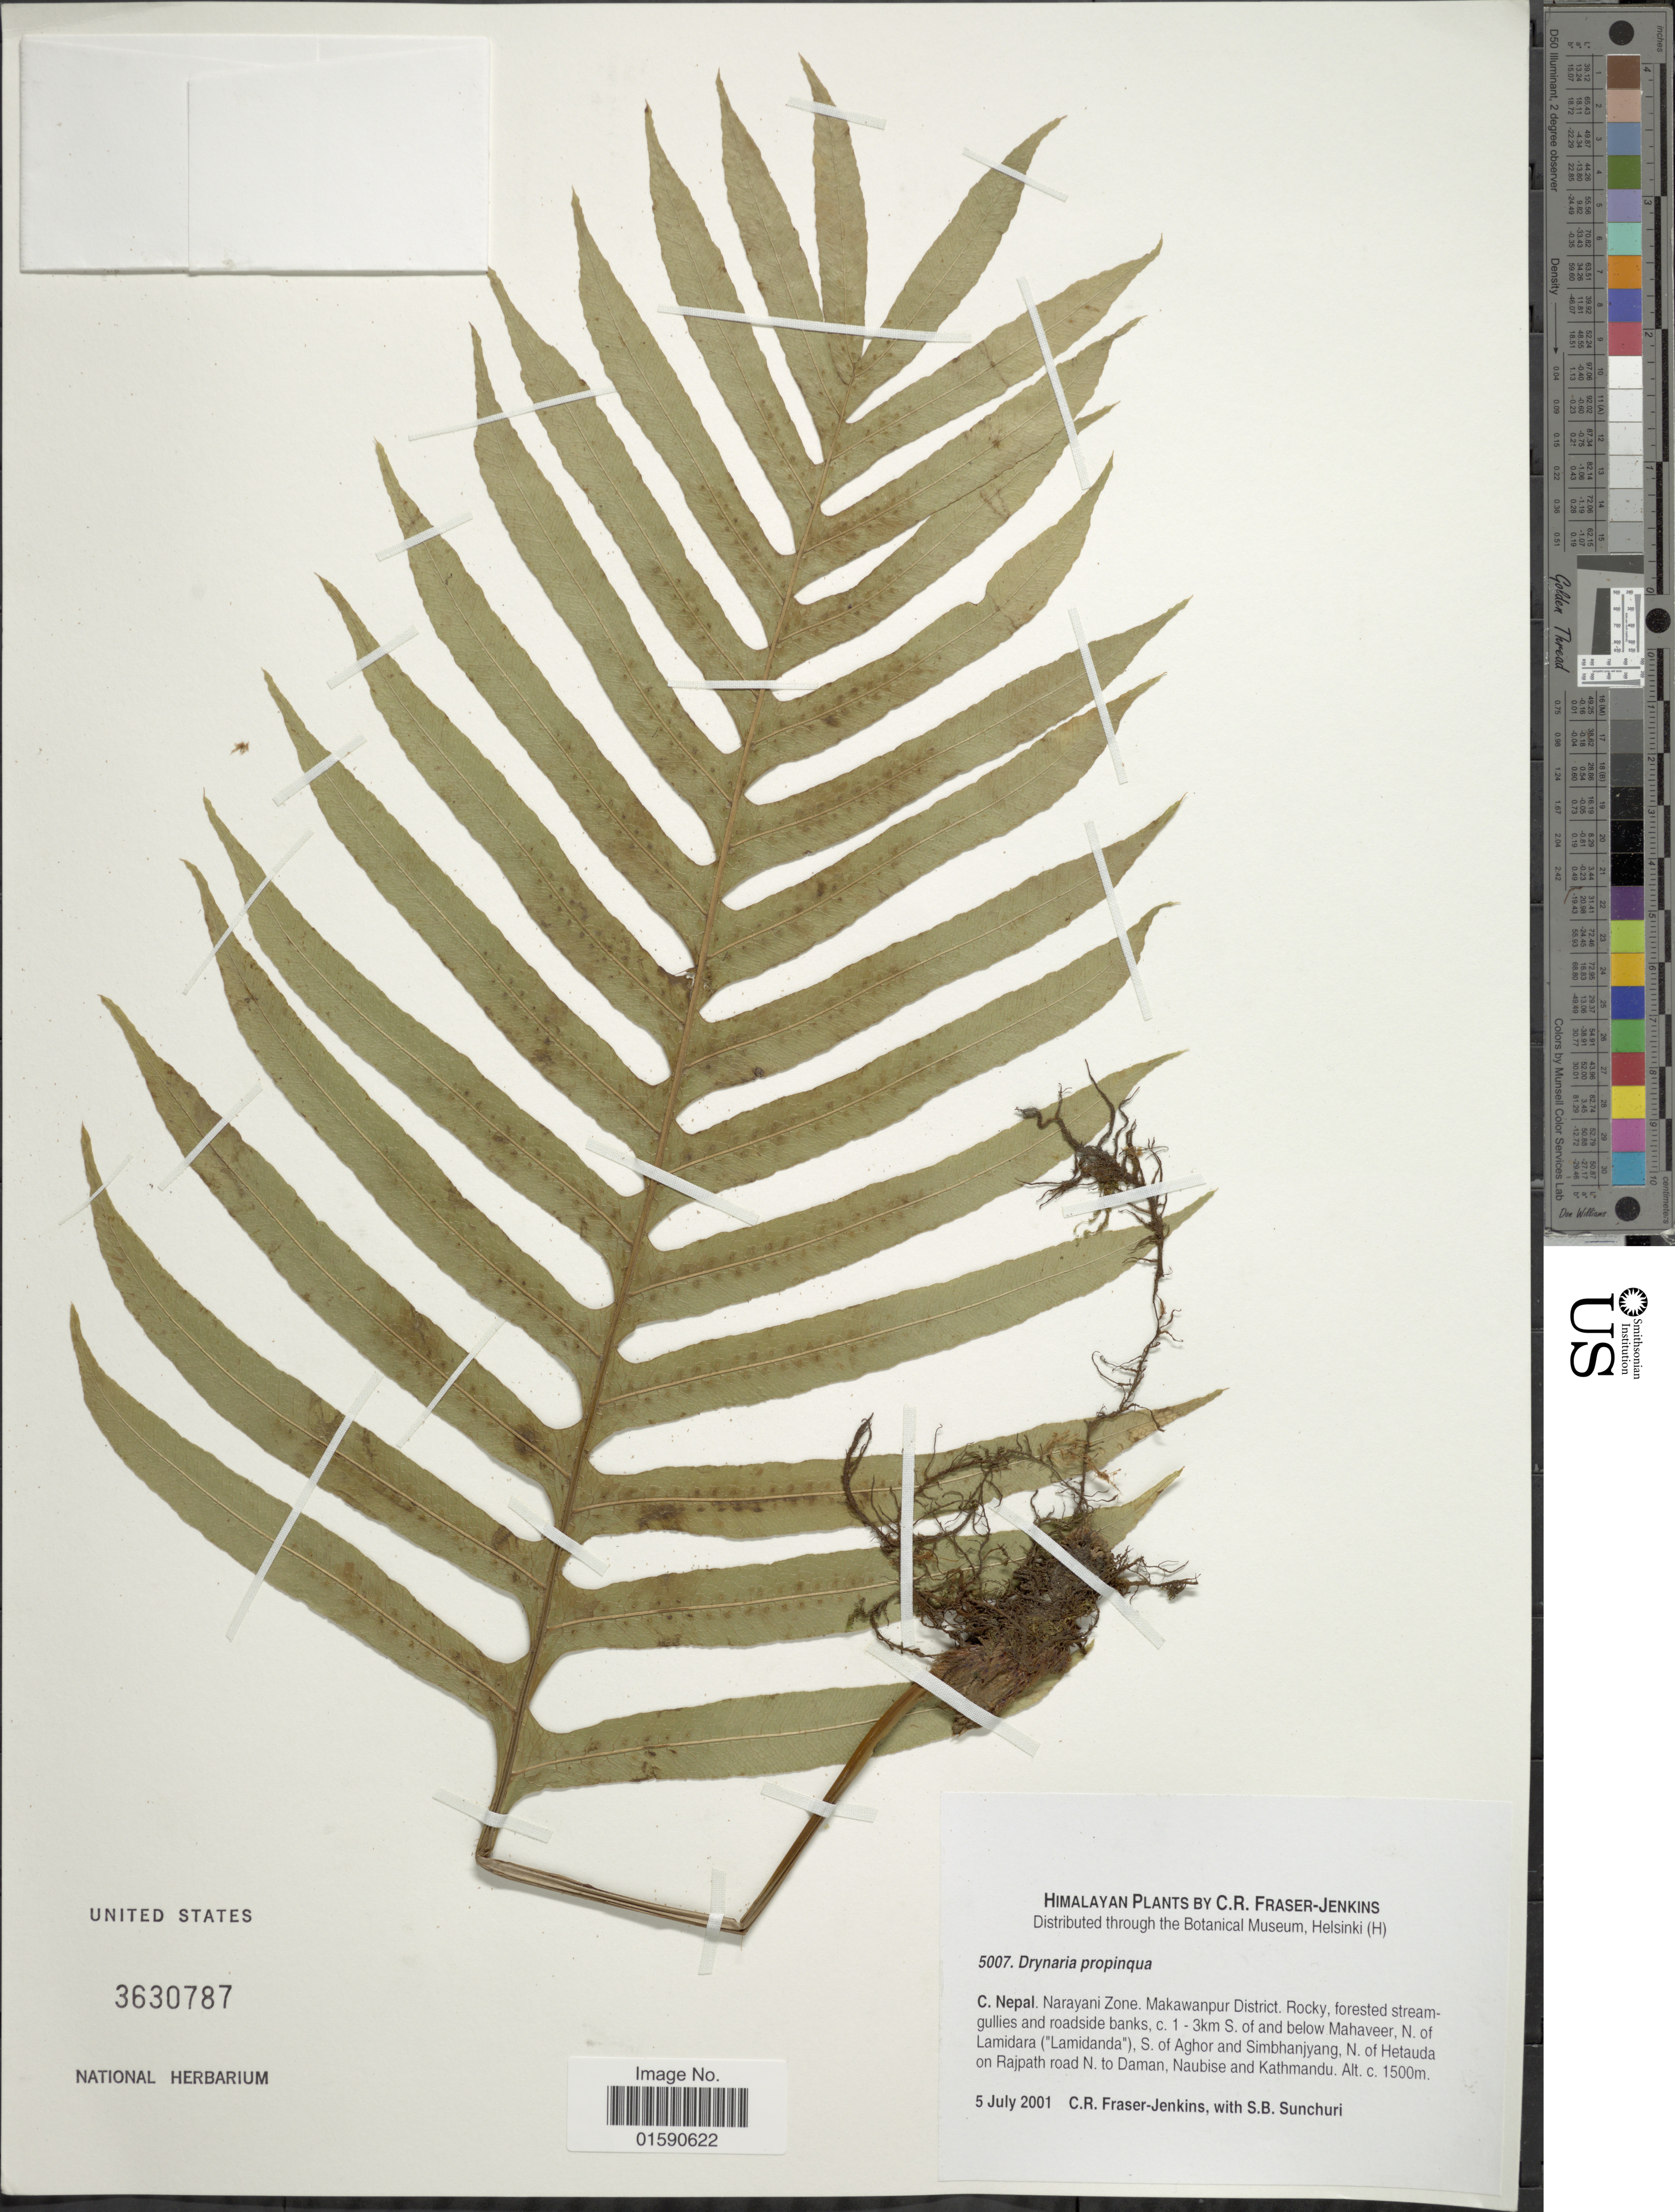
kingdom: Plantae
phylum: Tracheophyta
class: Polypodiopsida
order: Polypodiales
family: Polypodiaceae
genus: Drynaria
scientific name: Drynaria propinqua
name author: (Wall. ex Mett.) J. Sm.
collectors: C. R. Fraser-Jenkins & S. Sunchuri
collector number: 5007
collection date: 2001-07-05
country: Nepal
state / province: Narayani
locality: C. Nepal. Narayani Zone. Makawanpur District. Rocky, forested stream gullies and Roadside banks, 1-3 km S. of and below Mahaveer, N. of Lamidara (Lamidanda), S of Aghor and Simbhanjyang, N. of Hetauda in Rajpath road N. to Daman, Naubise and Kathmandu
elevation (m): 1500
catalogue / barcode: US 3630787